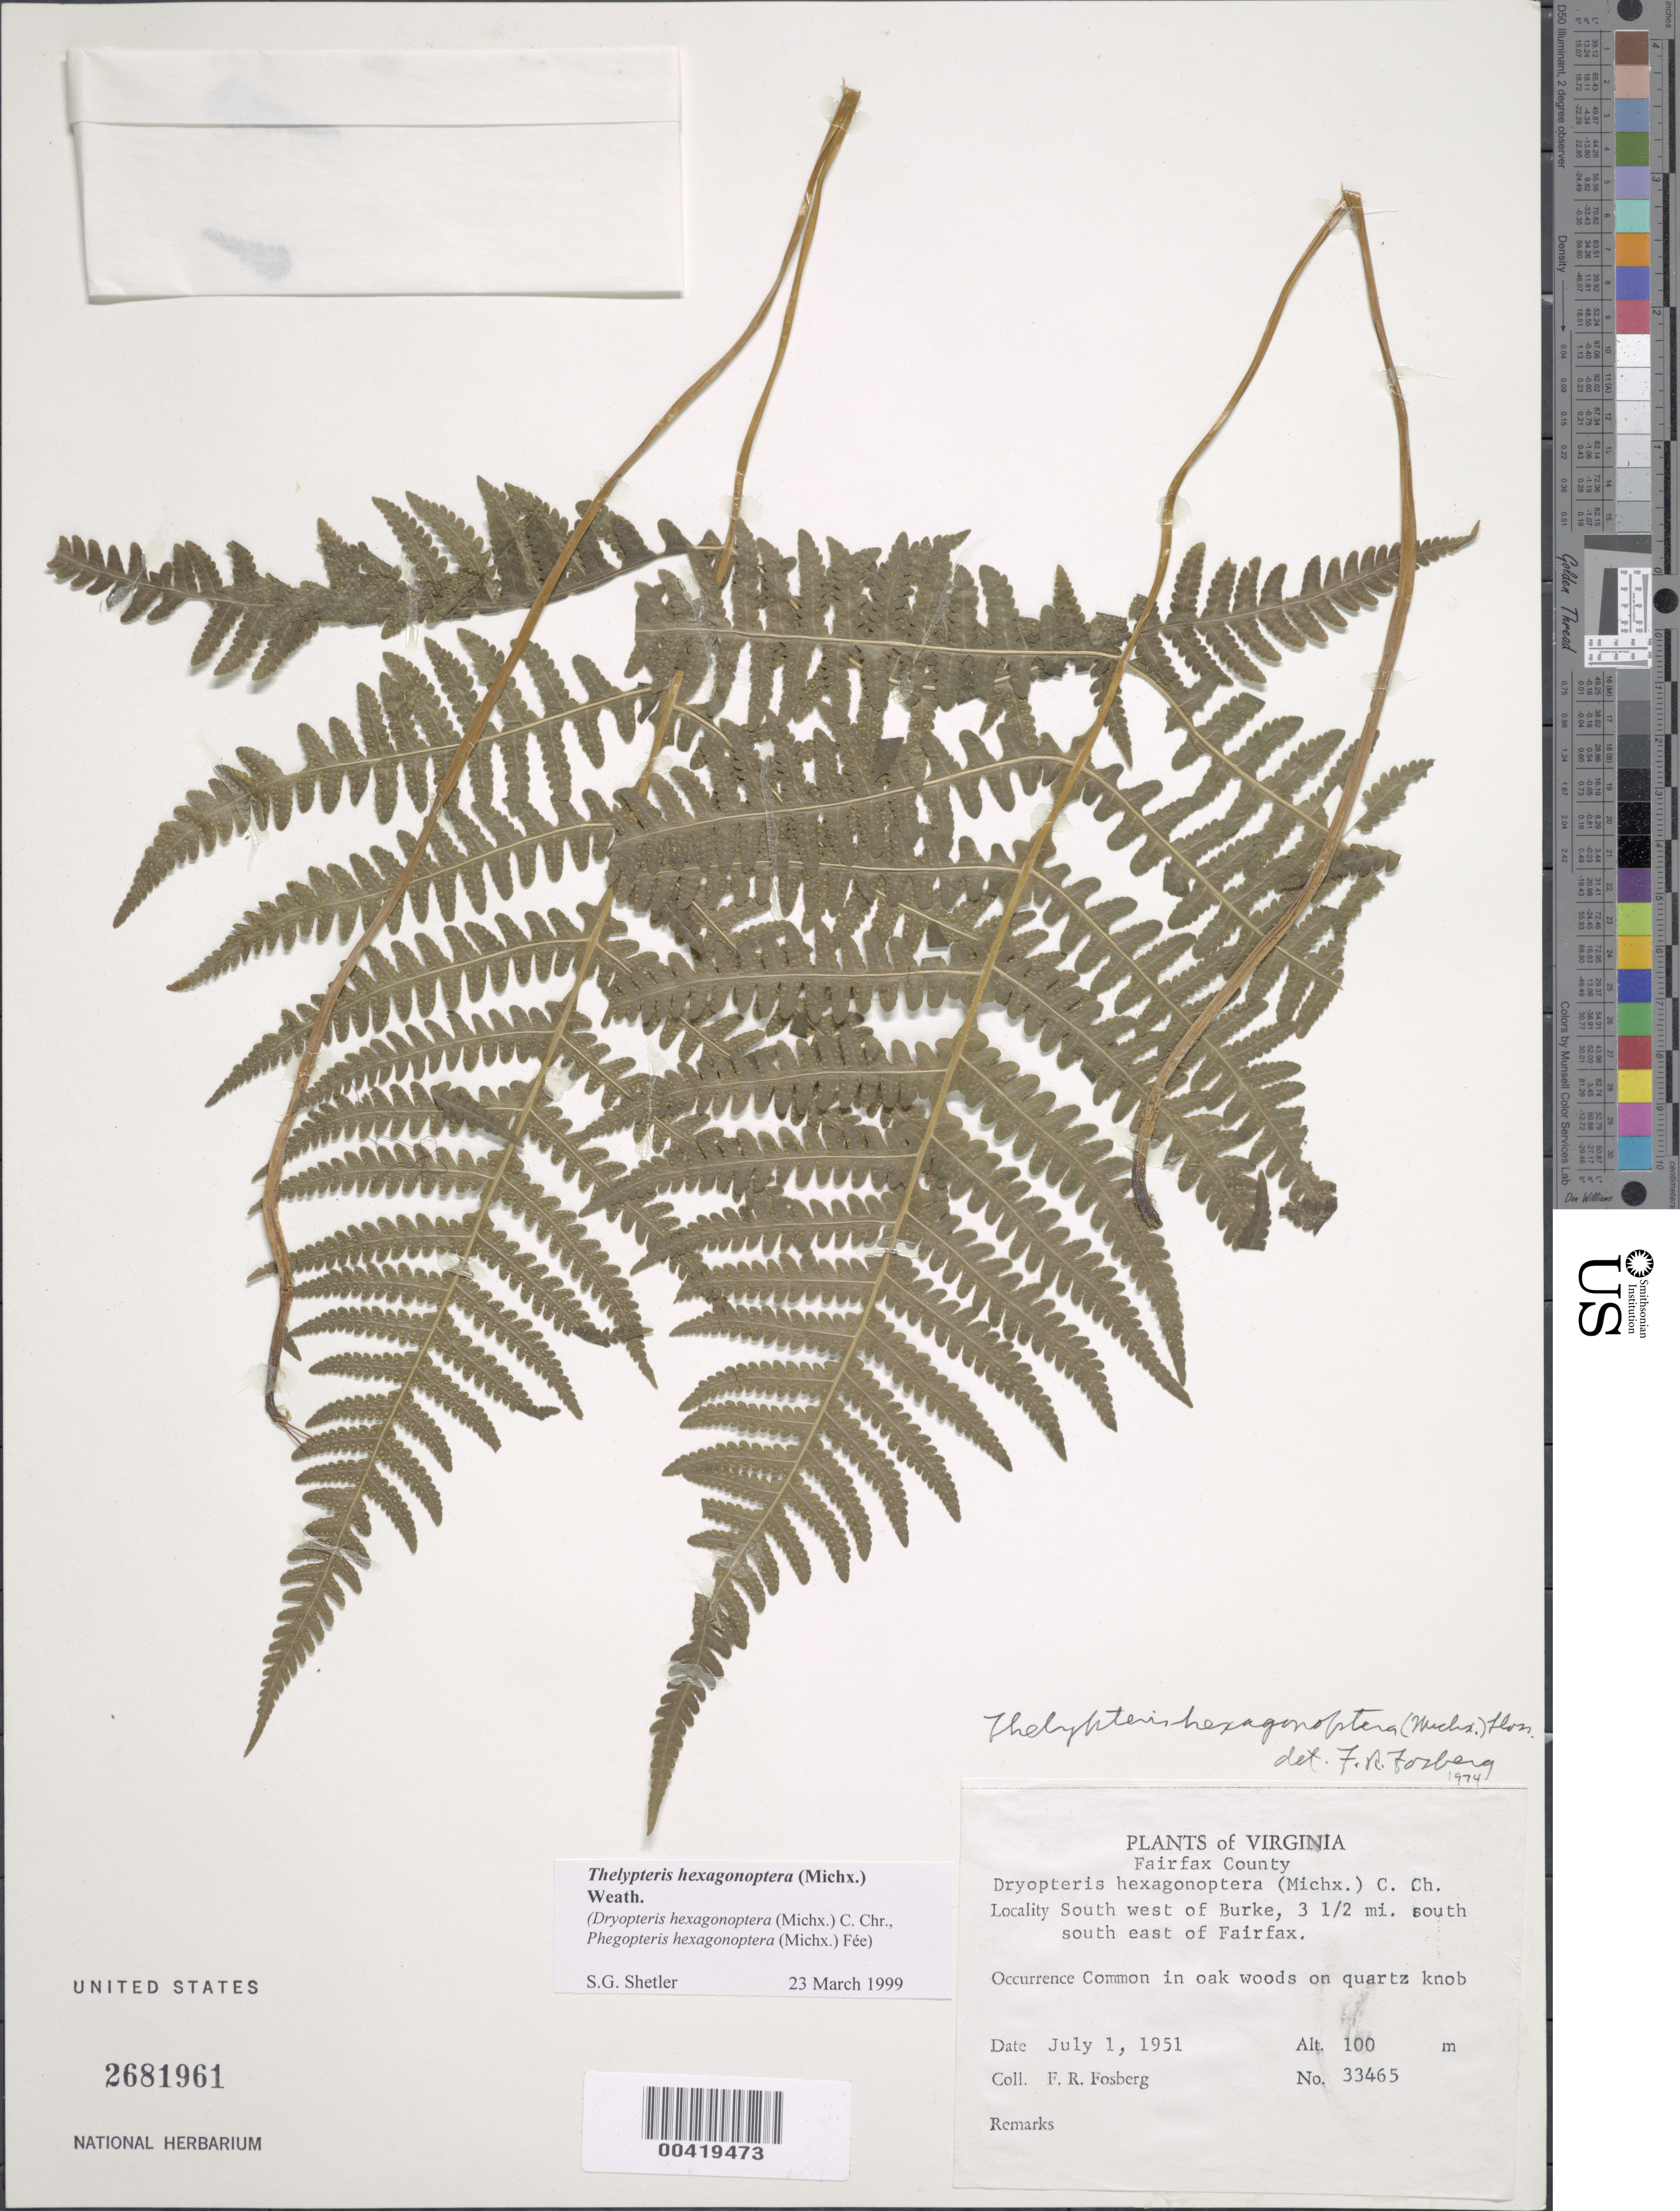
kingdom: Plantae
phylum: Tracheophyta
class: Polypodiopsida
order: Polypodiales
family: Thelypteridaceae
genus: Phegopteris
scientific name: Phegopteris hexagonoptera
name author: (Michx.) Fée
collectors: F. R. Fosberg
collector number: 33465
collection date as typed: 01 Jul 1951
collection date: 1951-07-01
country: United States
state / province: Virginia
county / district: Fairfax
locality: Southwest of Burke, South-southeast of Fairfax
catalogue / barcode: US 2681961